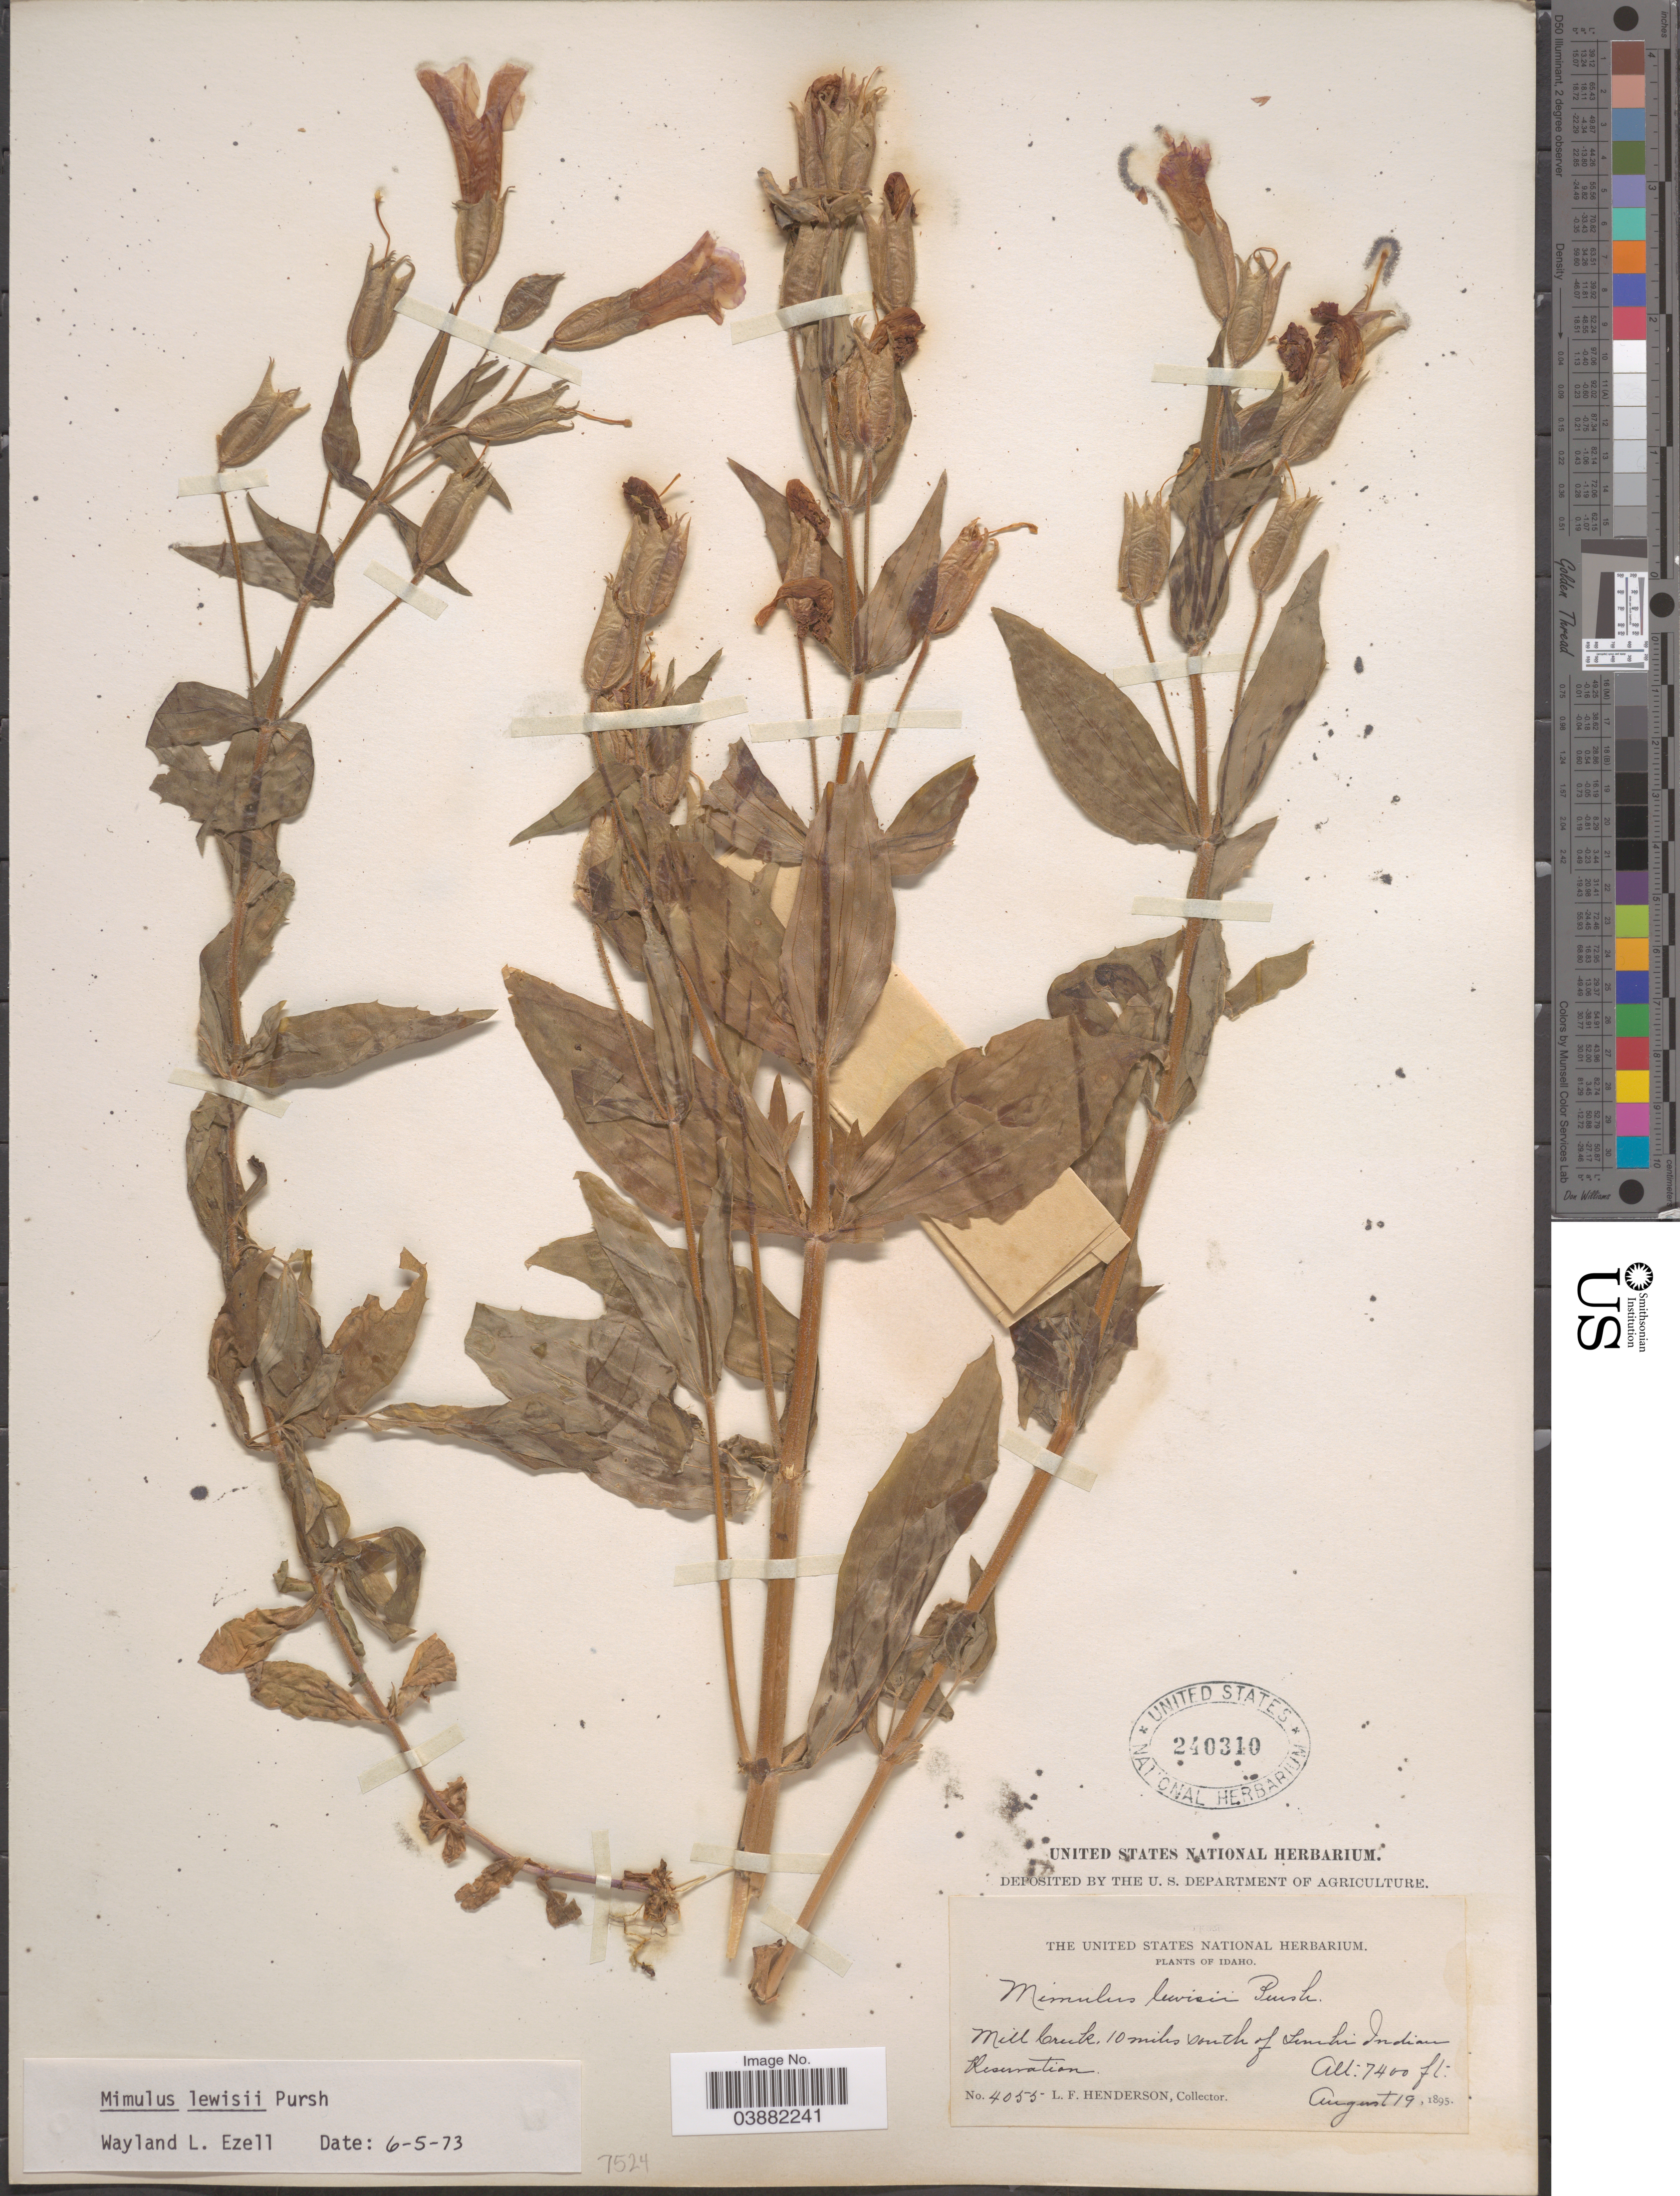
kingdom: Plantae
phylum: Tracheophyta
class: Magnoliopsida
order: Lamiales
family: Phrymaceae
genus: Mimulus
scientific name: Mimulus lewisii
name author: Pursh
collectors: L. Henderson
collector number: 4055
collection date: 1895-08-19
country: United States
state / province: Idaho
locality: Mill Creek, 10 miles south of Semhi Indian Reservation.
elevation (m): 2256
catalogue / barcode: US 240310